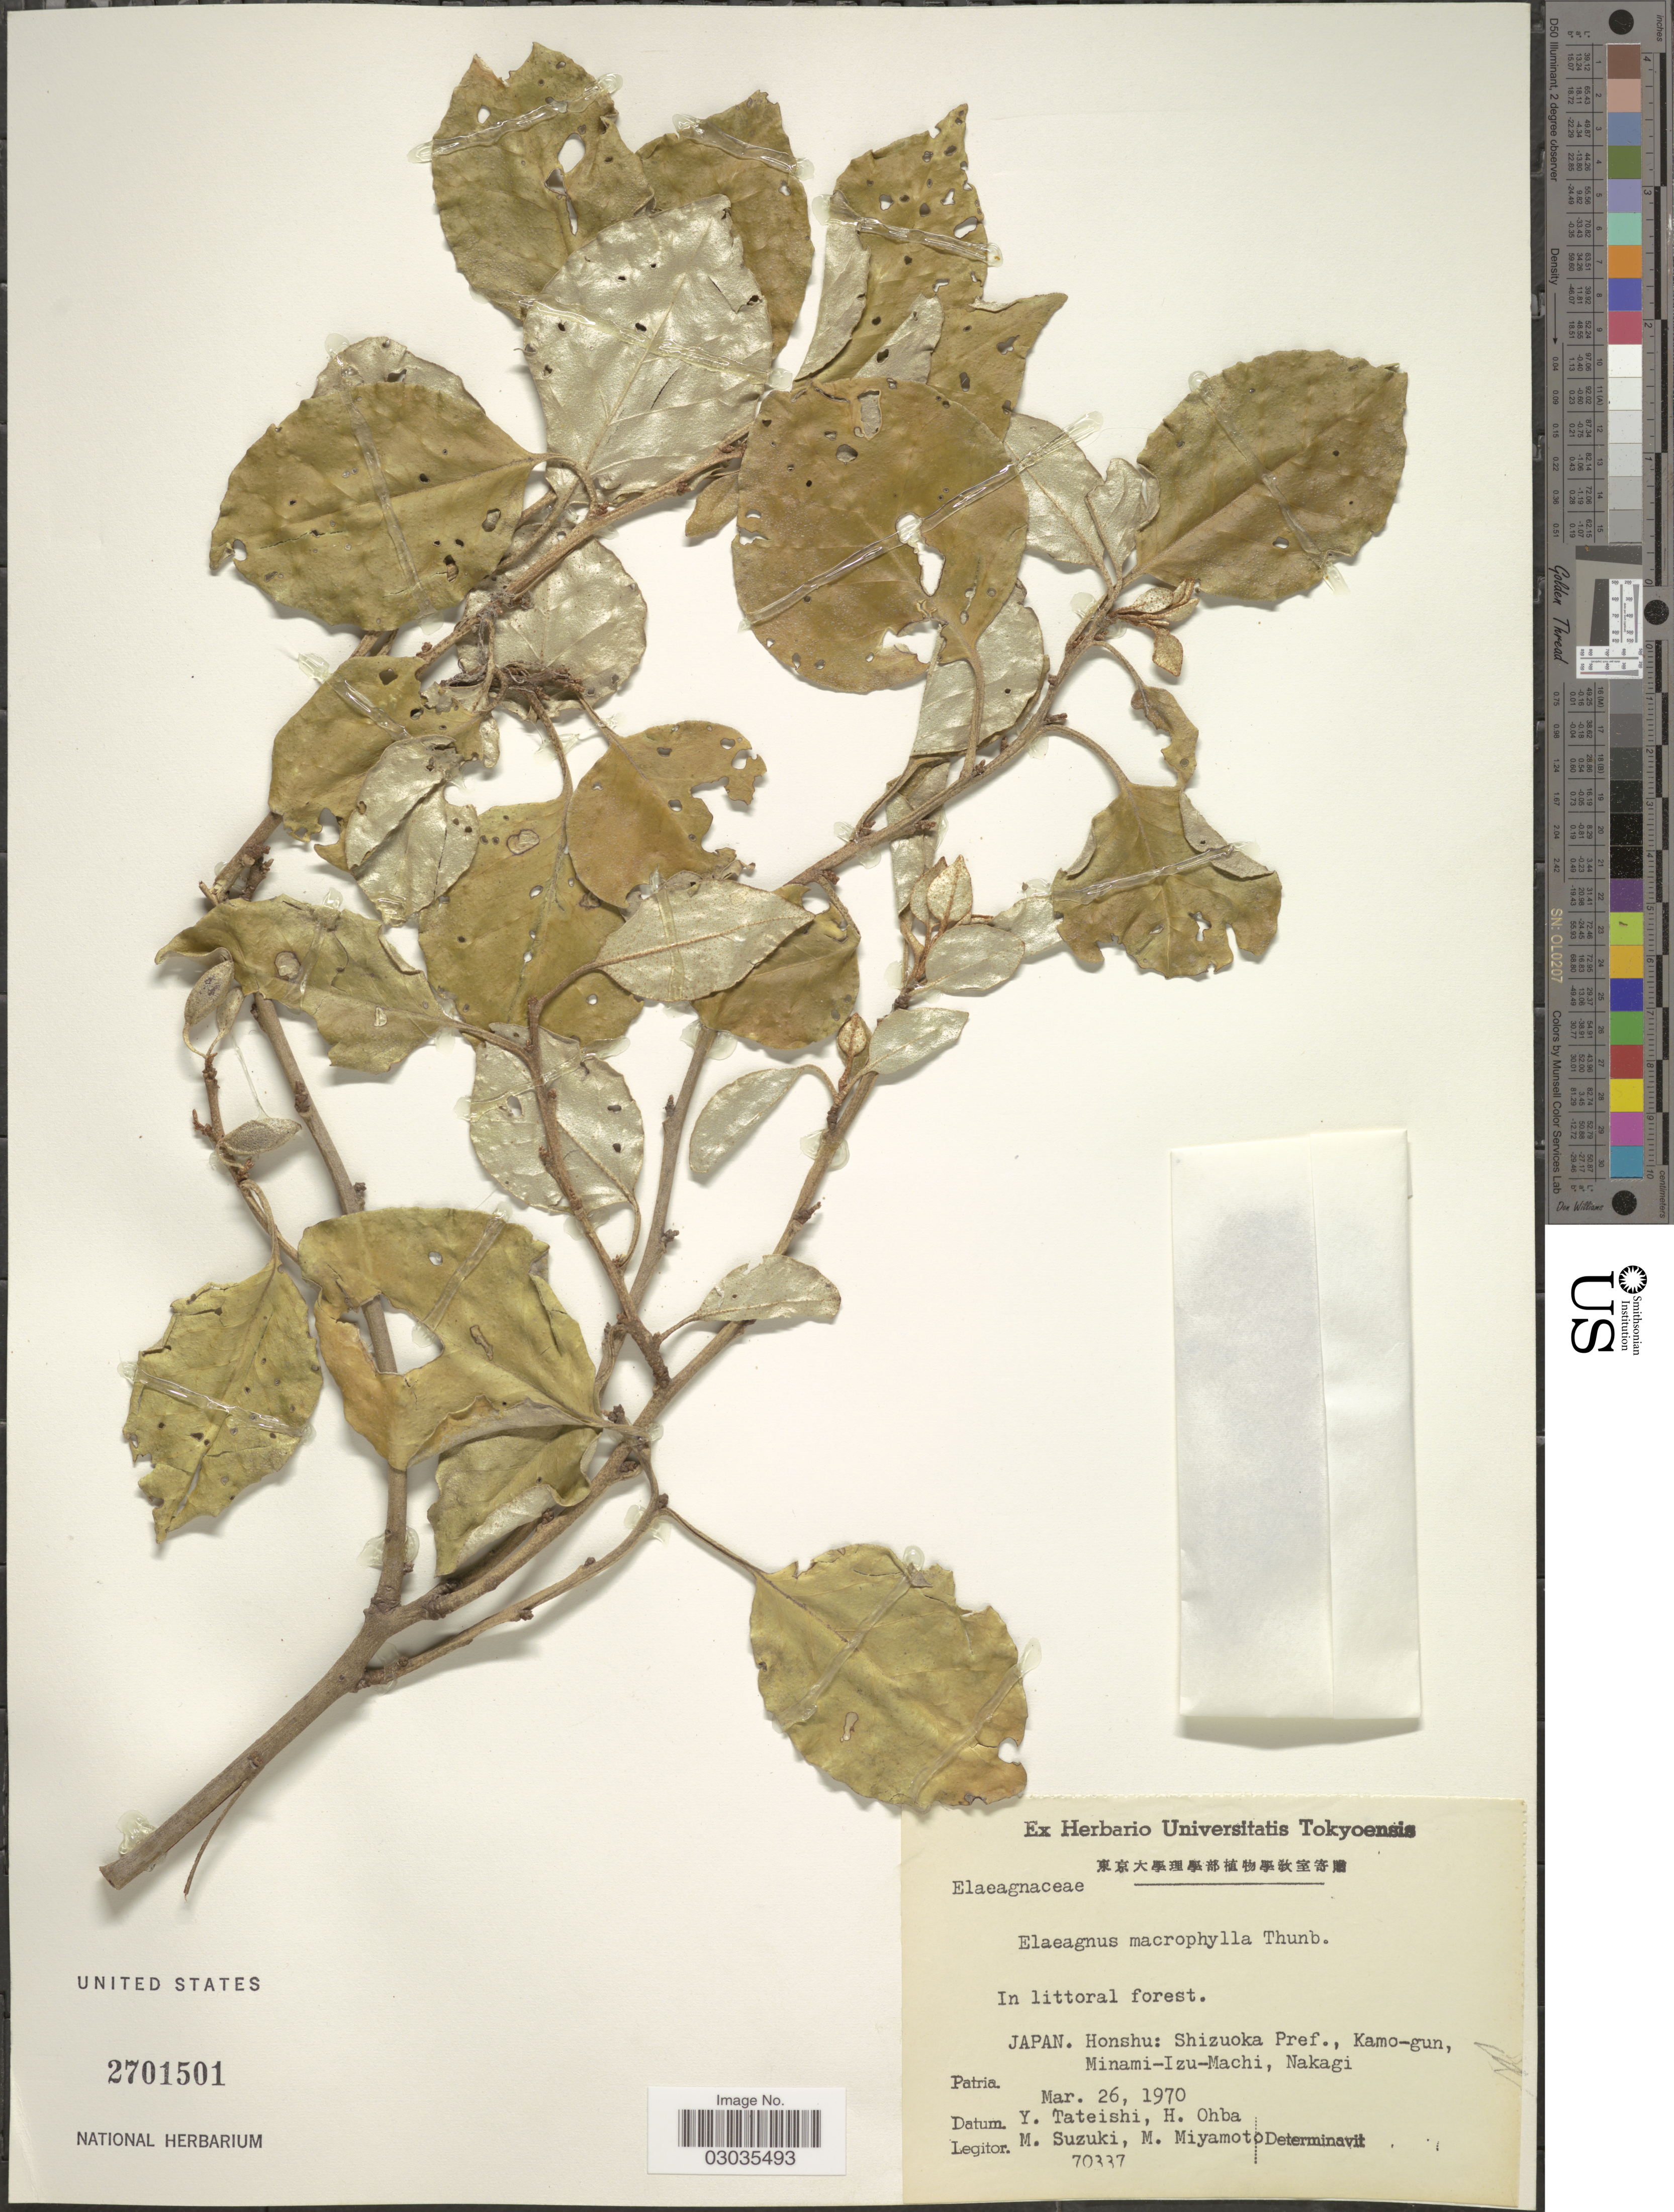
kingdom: Plantae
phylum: Tracheophyta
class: Magnoliopsida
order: Rosales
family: Elaeagnaceae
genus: Elaeagnus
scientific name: Elaeagnus macrophylla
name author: Thunb.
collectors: Y. Tateishi, H. Ohba, M. Suzuki & M. Miyamoto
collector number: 70337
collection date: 1970-03-26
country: Japan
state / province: Sizuoka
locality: Honshu: Shizouka Pref., Kamo-gun, Minami-Izu-Machi, Nakagi.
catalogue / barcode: US 2701501